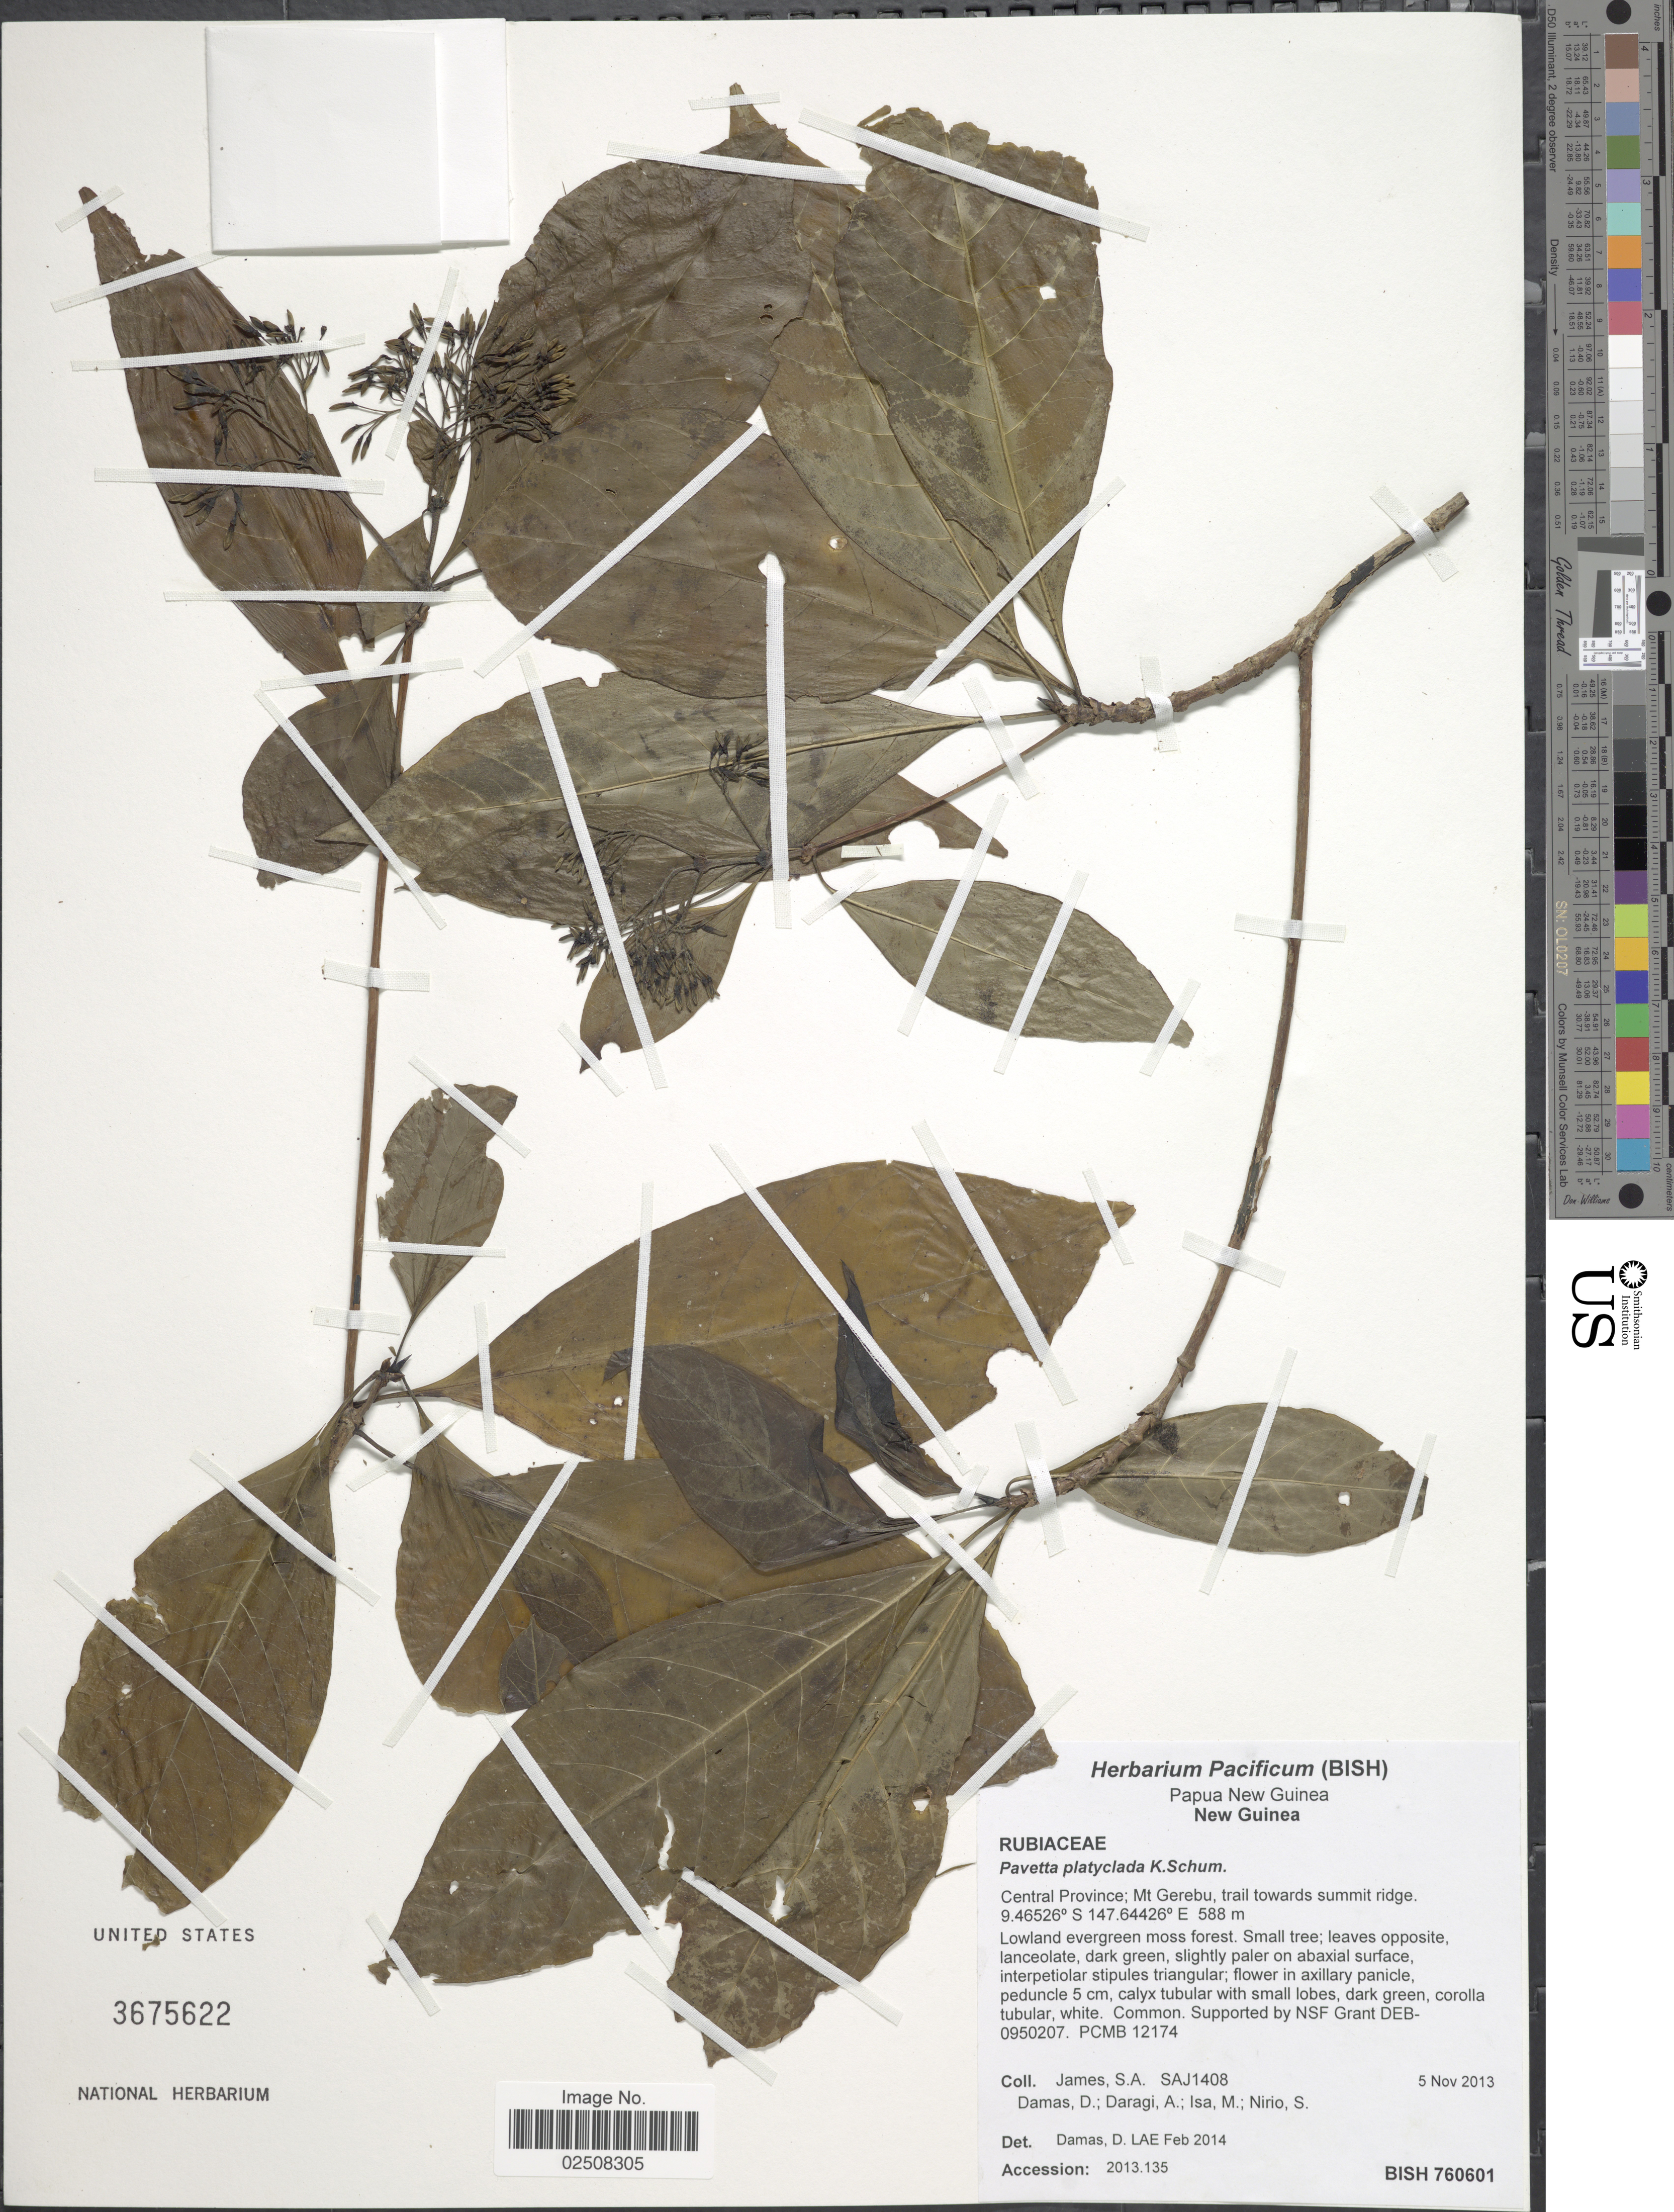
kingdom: Plantae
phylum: Tracheophyta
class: Magnoliopsida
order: Gentianales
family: Rubiaceae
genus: Pavetta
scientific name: Pavetta platyclada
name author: K. Schum. & Lauterb.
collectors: S. James, D. Damas, A. Daragi, M. Isa & S. Nirio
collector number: SAJ1408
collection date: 2013-11-05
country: Papua New Guinea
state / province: Central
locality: New Guinea, Mt Gerebu, trail towards summit ridge. Lowland evergreen moss forest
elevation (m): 588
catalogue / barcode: US 3675622